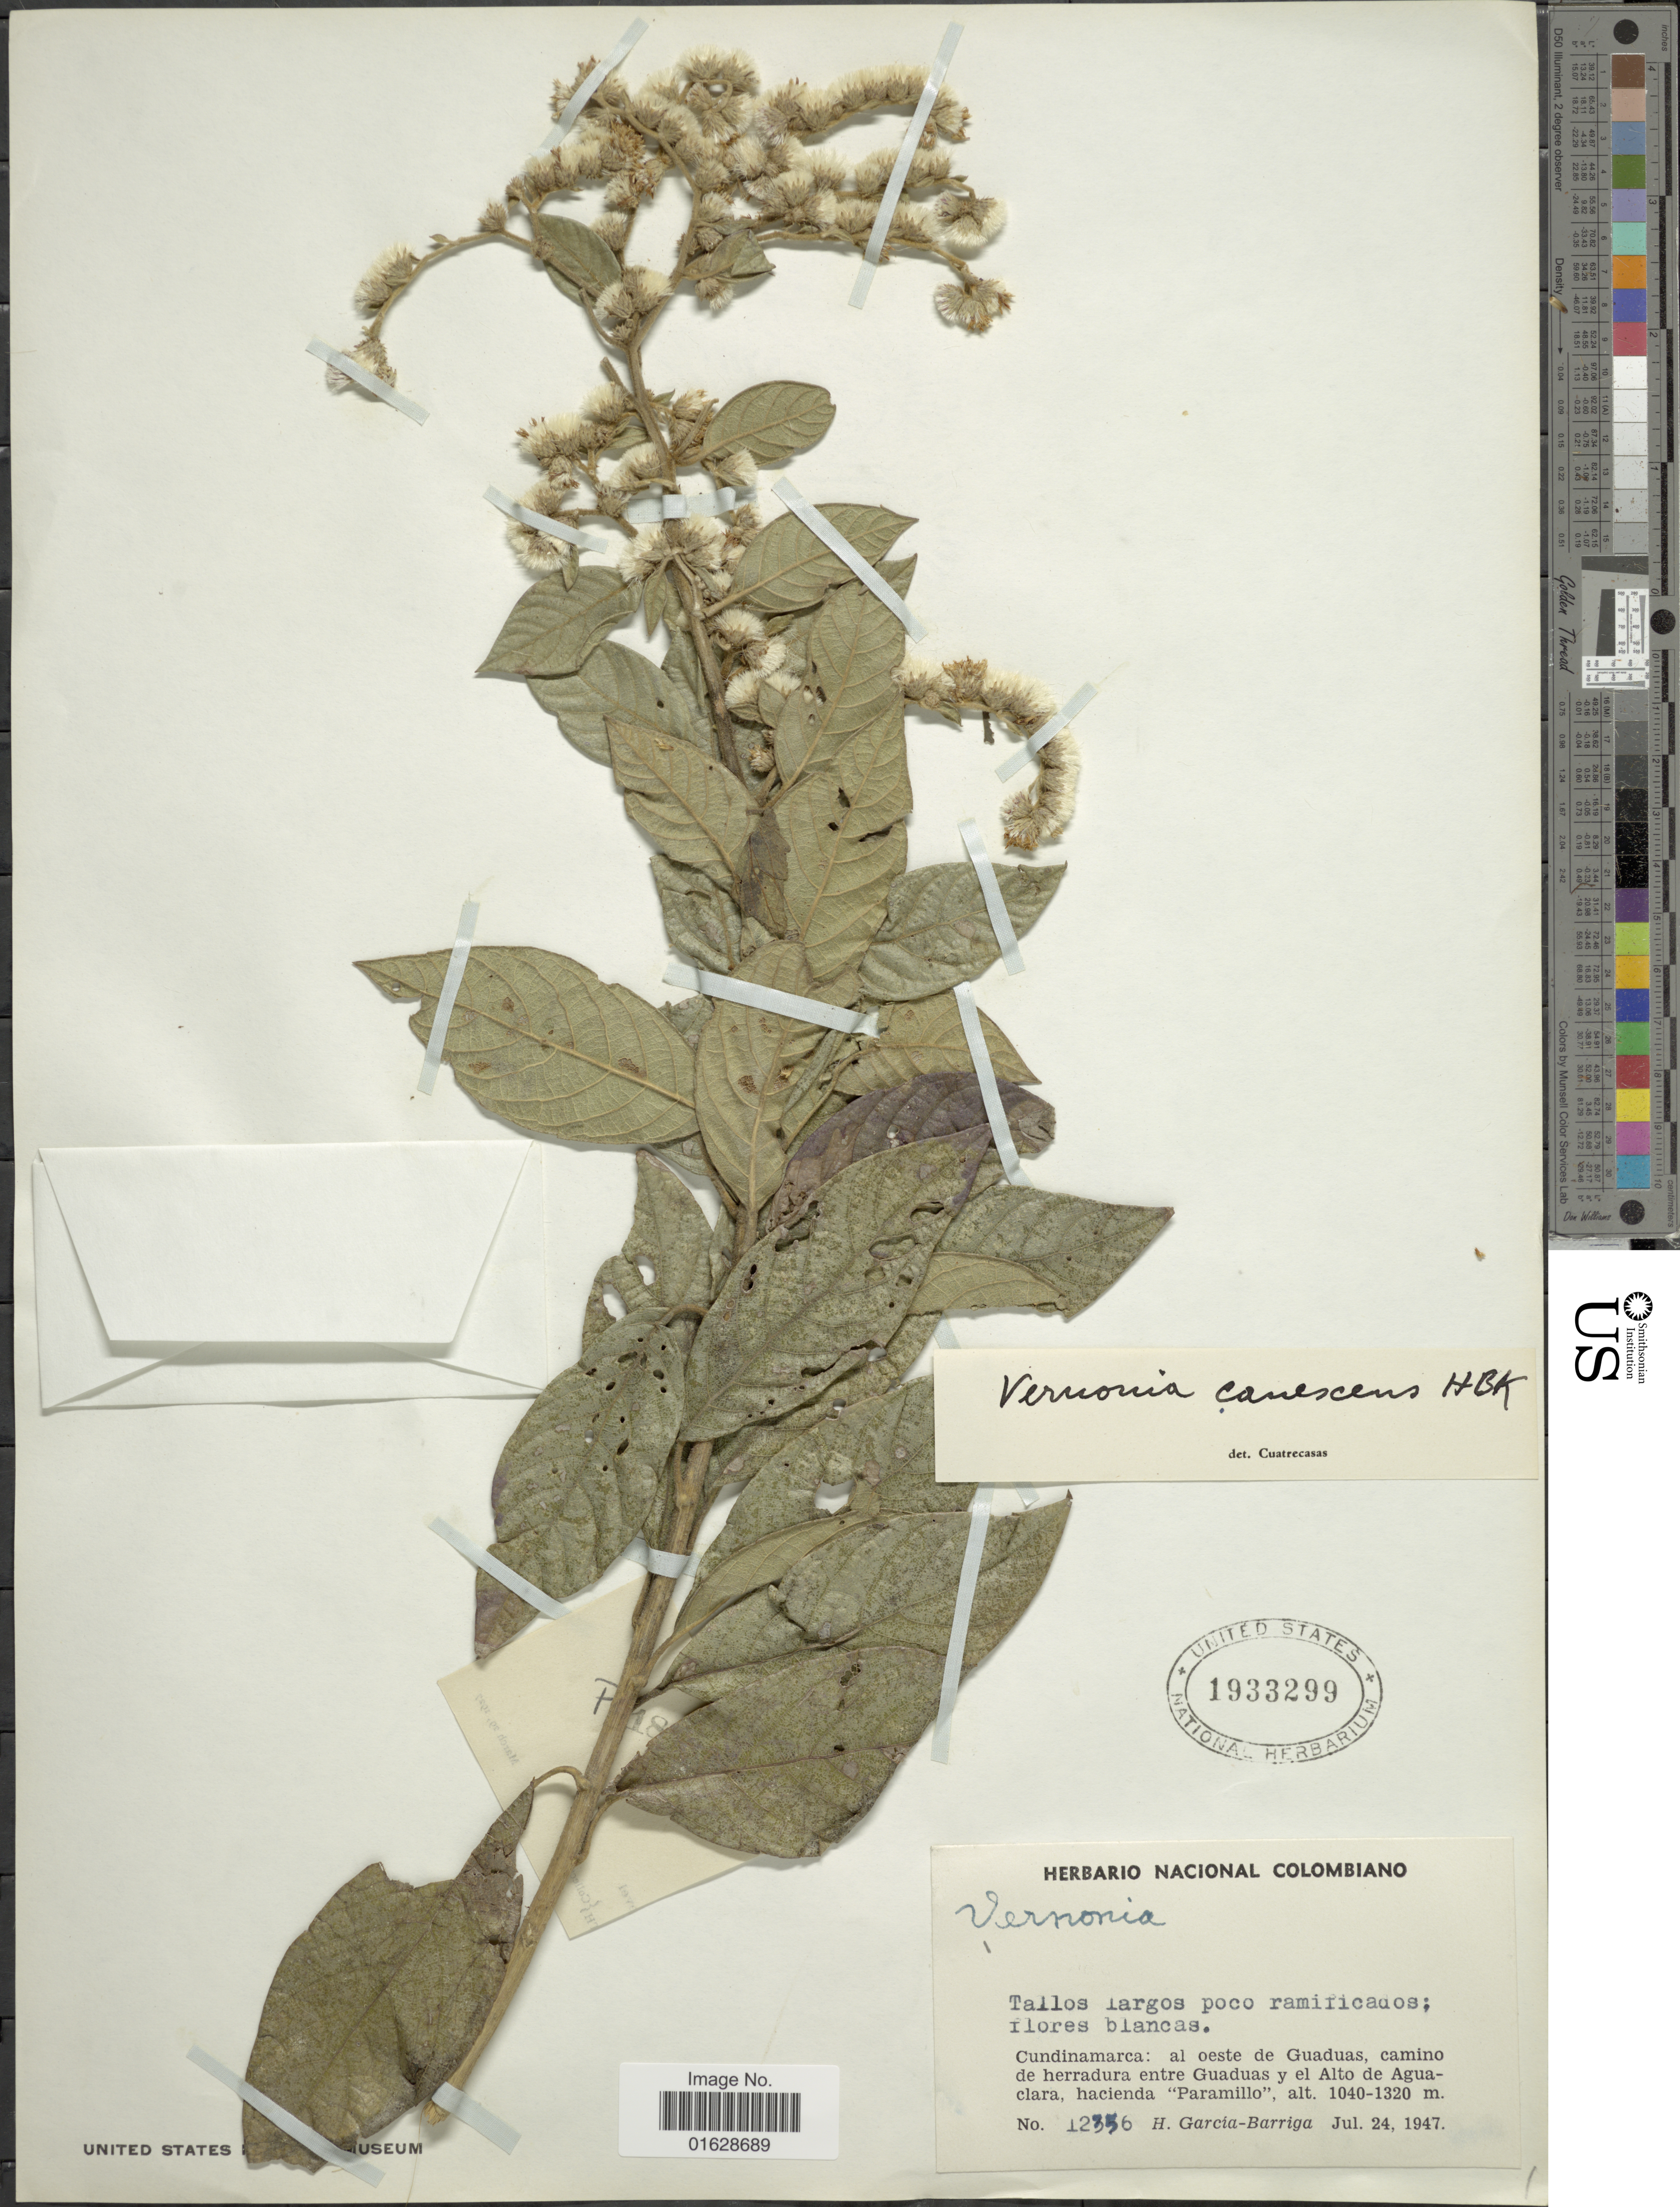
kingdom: Plantae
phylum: Tracheophyta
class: Magnoliopsida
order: Asterales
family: Asteraceae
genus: Lepidaploa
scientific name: Lepidaploa canescens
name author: (Kunth) H. Rob.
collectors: H. García Barriga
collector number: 12356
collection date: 1947-07-24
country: Colombia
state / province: Cundinamarca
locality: Colombiano. Cundinamarca: al oeste de Guaduas, camino de herradura entre Guaduas y el Alto de Aguaclara hacienda Paramillo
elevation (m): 1040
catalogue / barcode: US 1399299